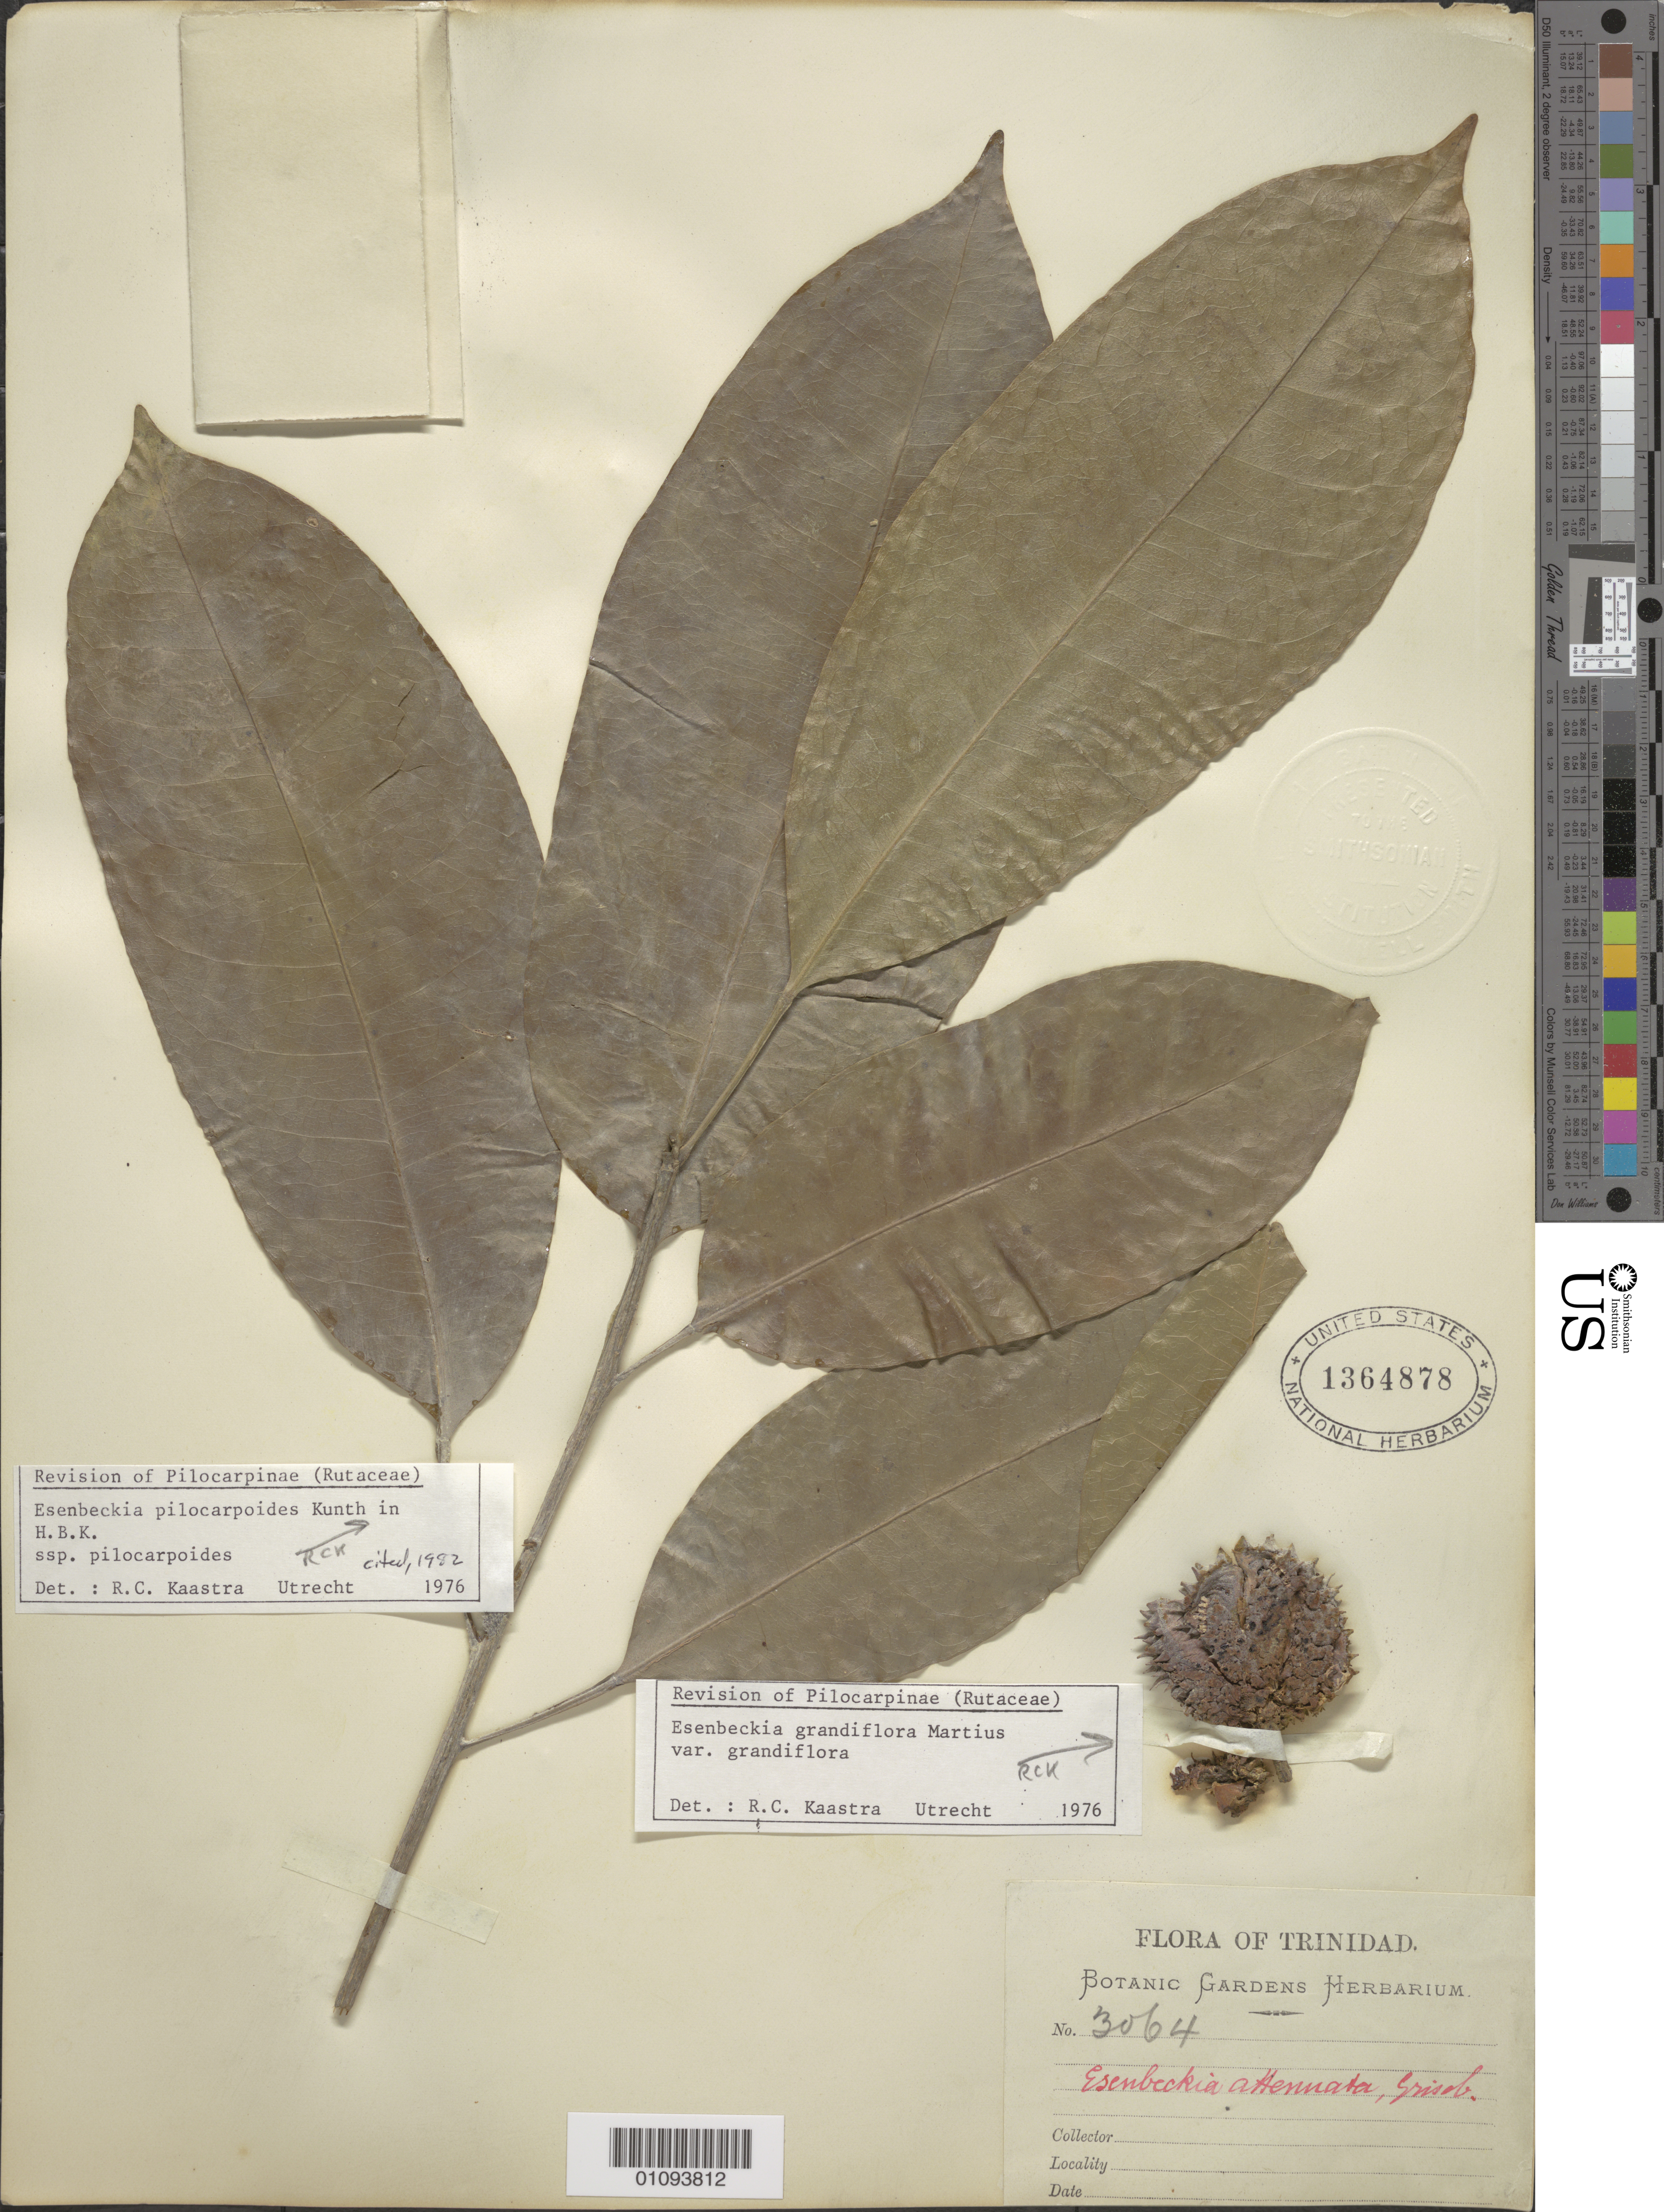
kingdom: Plantae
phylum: Tracheophyta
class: Magnoliopsida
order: Sapindales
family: Rutaceae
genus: Esenbeckia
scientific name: Esenbeckia pilocarpoides subsp. pilocarpoides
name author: Kunth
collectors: Botanic Gardens Herbarium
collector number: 3064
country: Trinidad and Tobago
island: Trinidad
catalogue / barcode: US 1364878